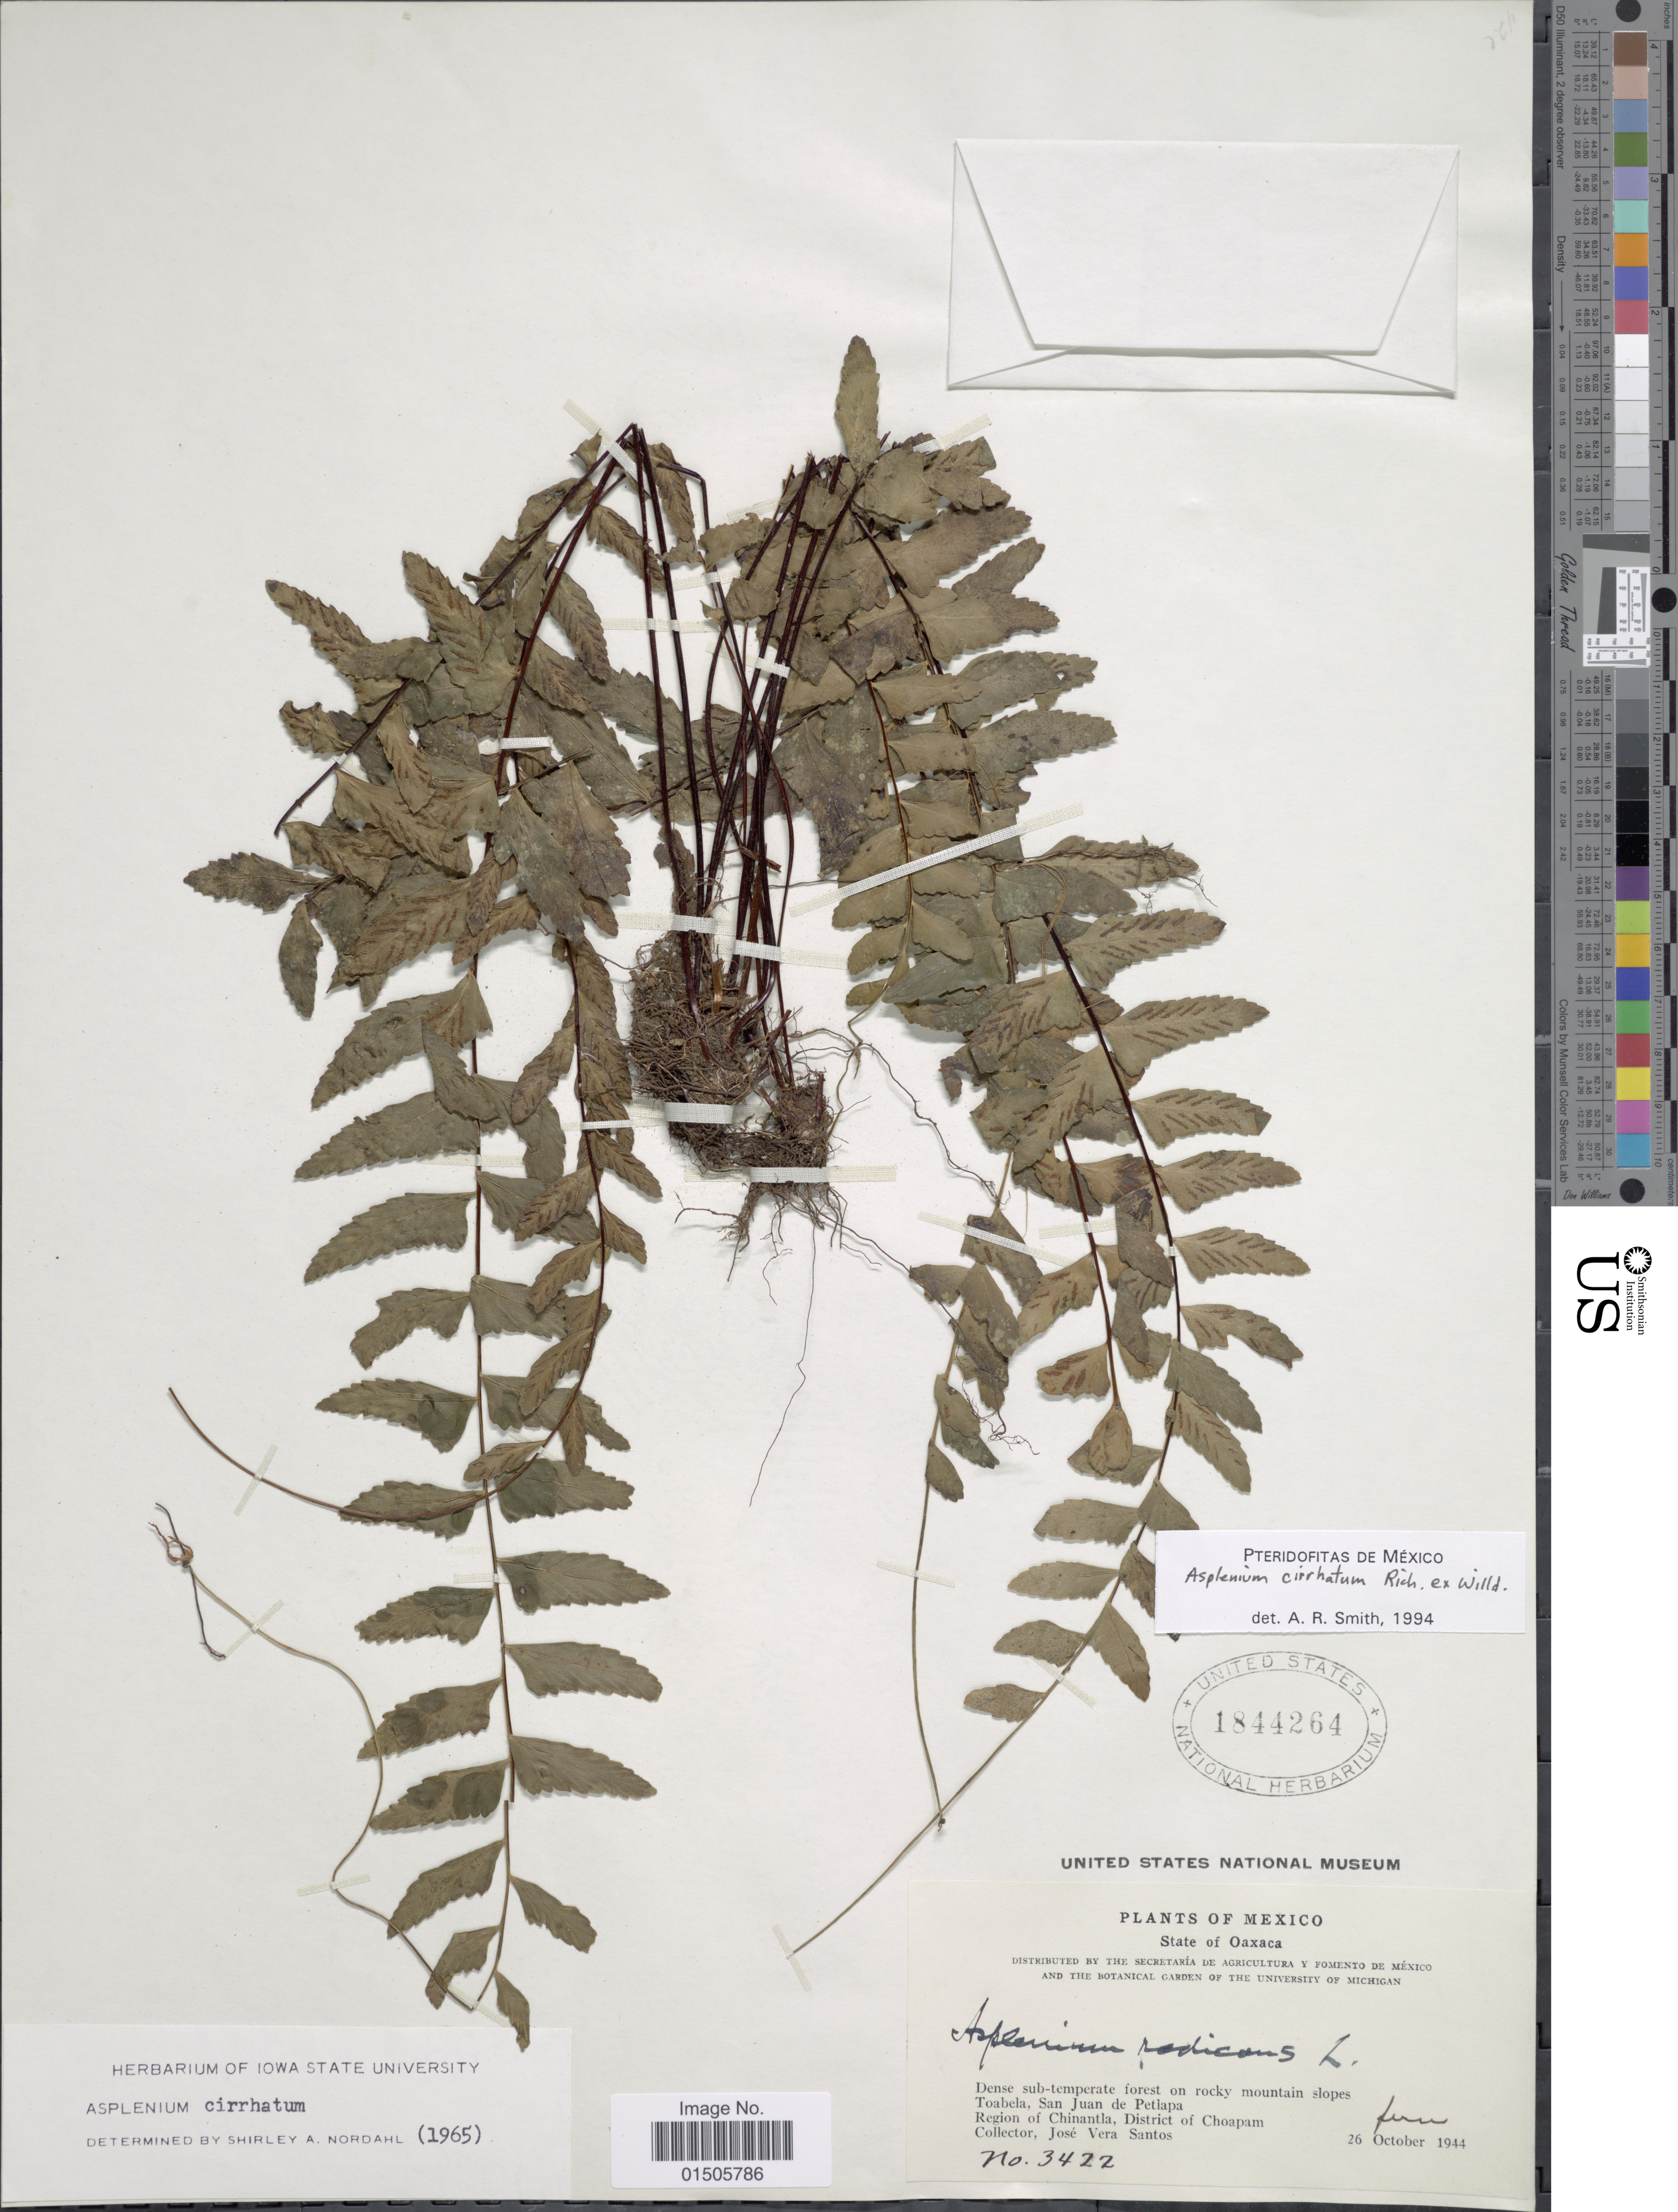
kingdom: Plantae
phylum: Tracheophyta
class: Polypodiopsida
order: Polypodiales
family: Aspleniaceae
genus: Asplenium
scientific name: Asplenium cirrhatum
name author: Rich. ex Willd.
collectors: J. V. Santos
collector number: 3422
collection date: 1944-10-26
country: Mexico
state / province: Oaxaca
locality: On rocky mountain slopes Toabela, San Juan de Petlapa, region of Chinantla, District of Choapam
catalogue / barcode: US 1844264